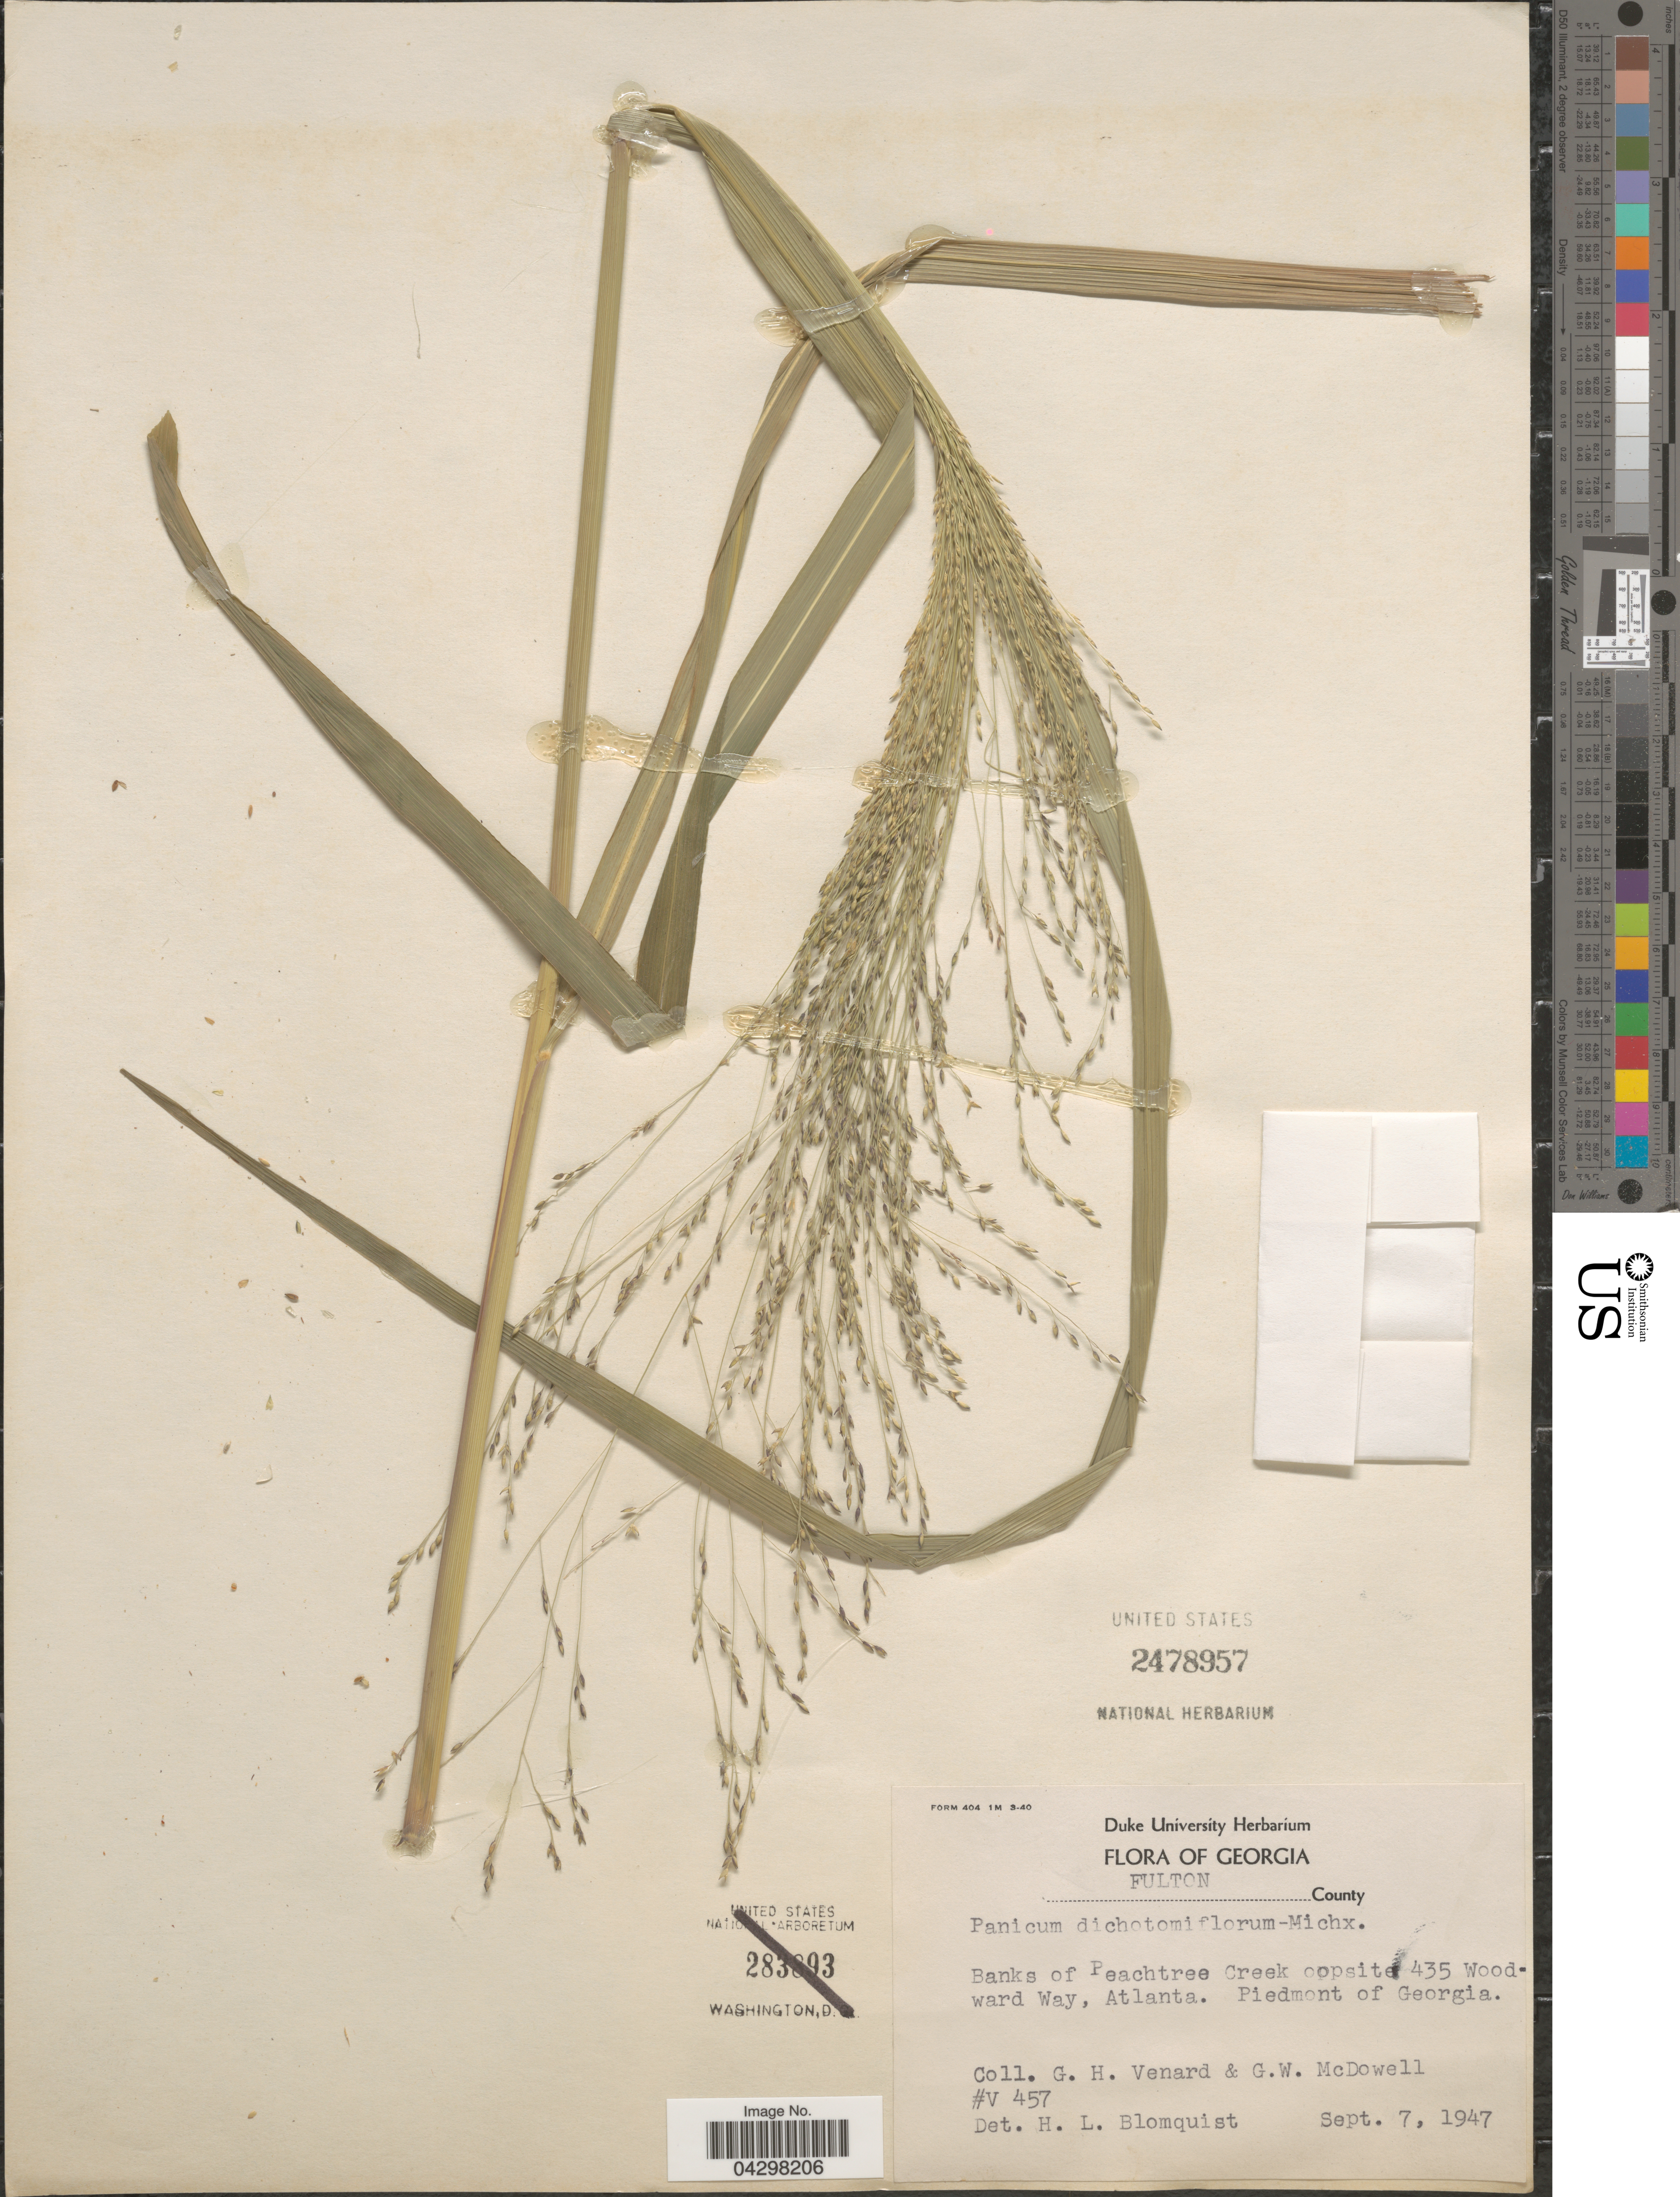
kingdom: Plantae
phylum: Tracheophyta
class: Liliopsida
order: Poales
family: Poaceae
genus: Panicum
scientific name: Panicum dichotomiflorum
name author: Michx.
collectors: G. Venard & G. McDowell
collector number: V457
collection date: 1947-09-07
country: United States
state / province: Georgia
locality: Fulton County. Banks of Peachtree Creek oopsite 435 Woodward Way, Atlanta. Piedmont of Georgia.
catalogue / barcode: US 2478957